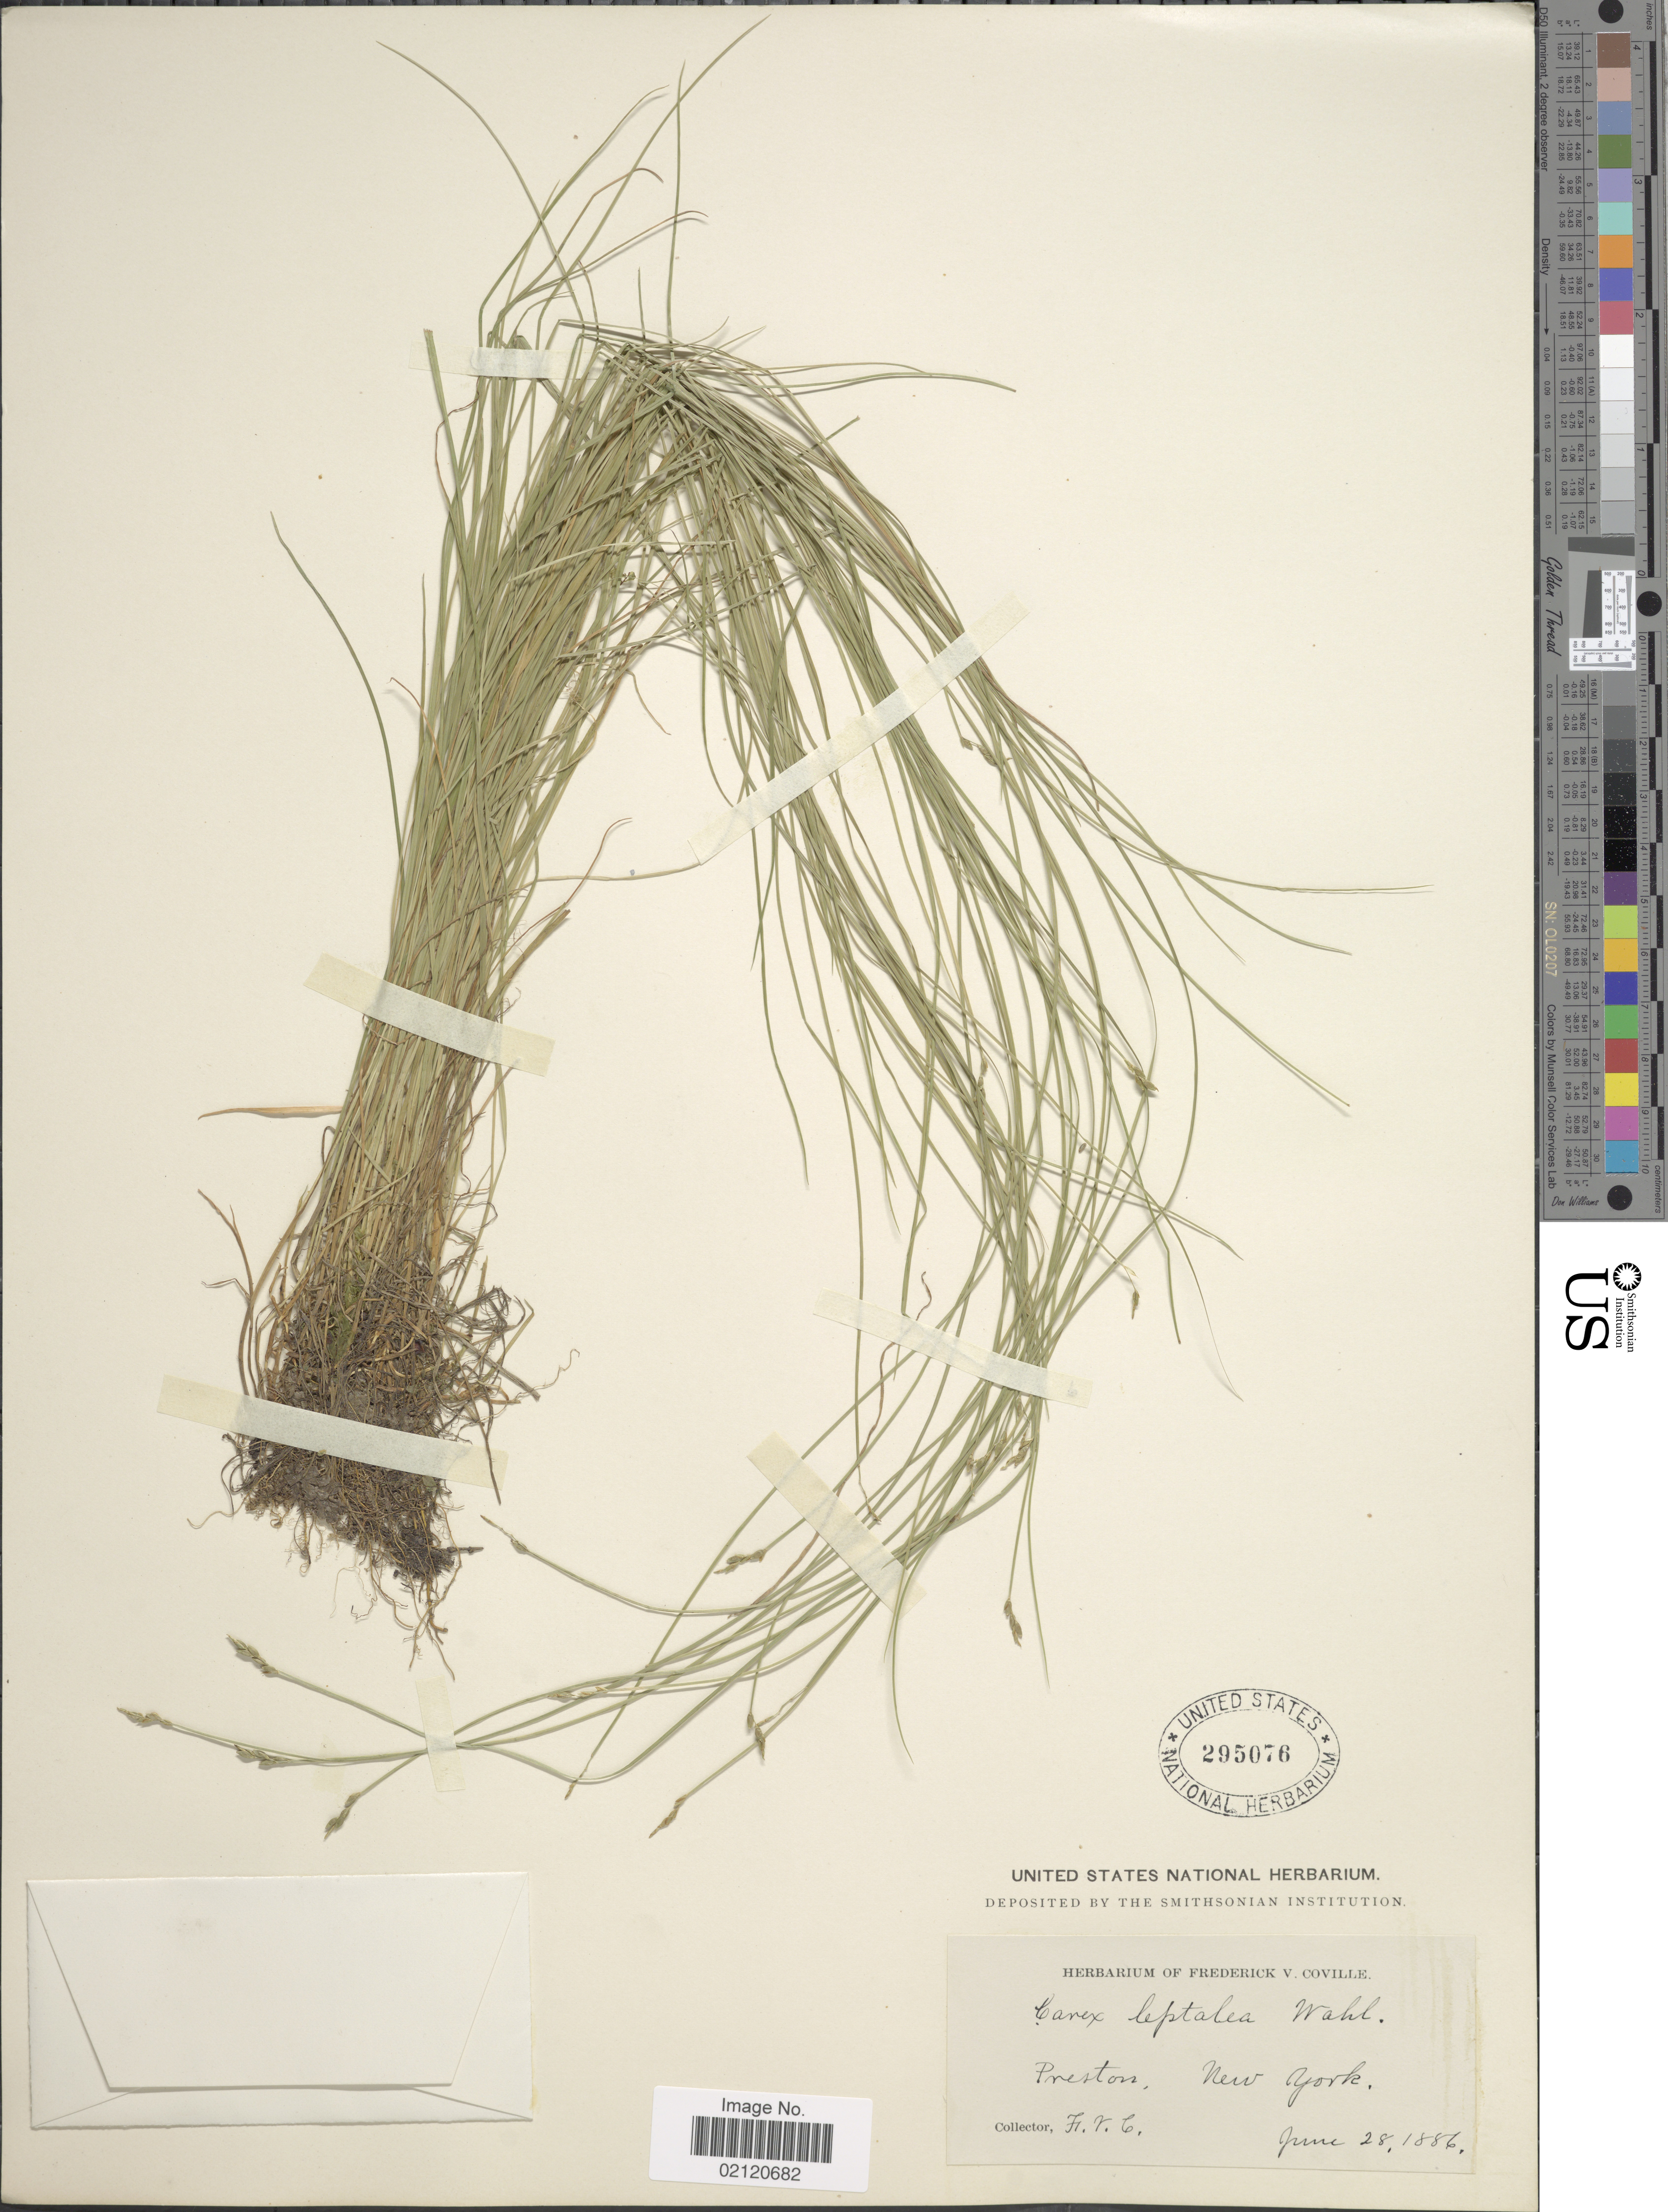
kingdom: Plantae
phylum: Tracheophyta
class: Liliopsida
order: Poales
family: Cyperaceae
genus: Carex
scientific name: Carex leptalea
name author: Wahlenb.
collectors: F. V. Coville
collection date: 1886-06-28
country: United States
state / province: New York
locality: Preston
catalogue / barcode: US 295076